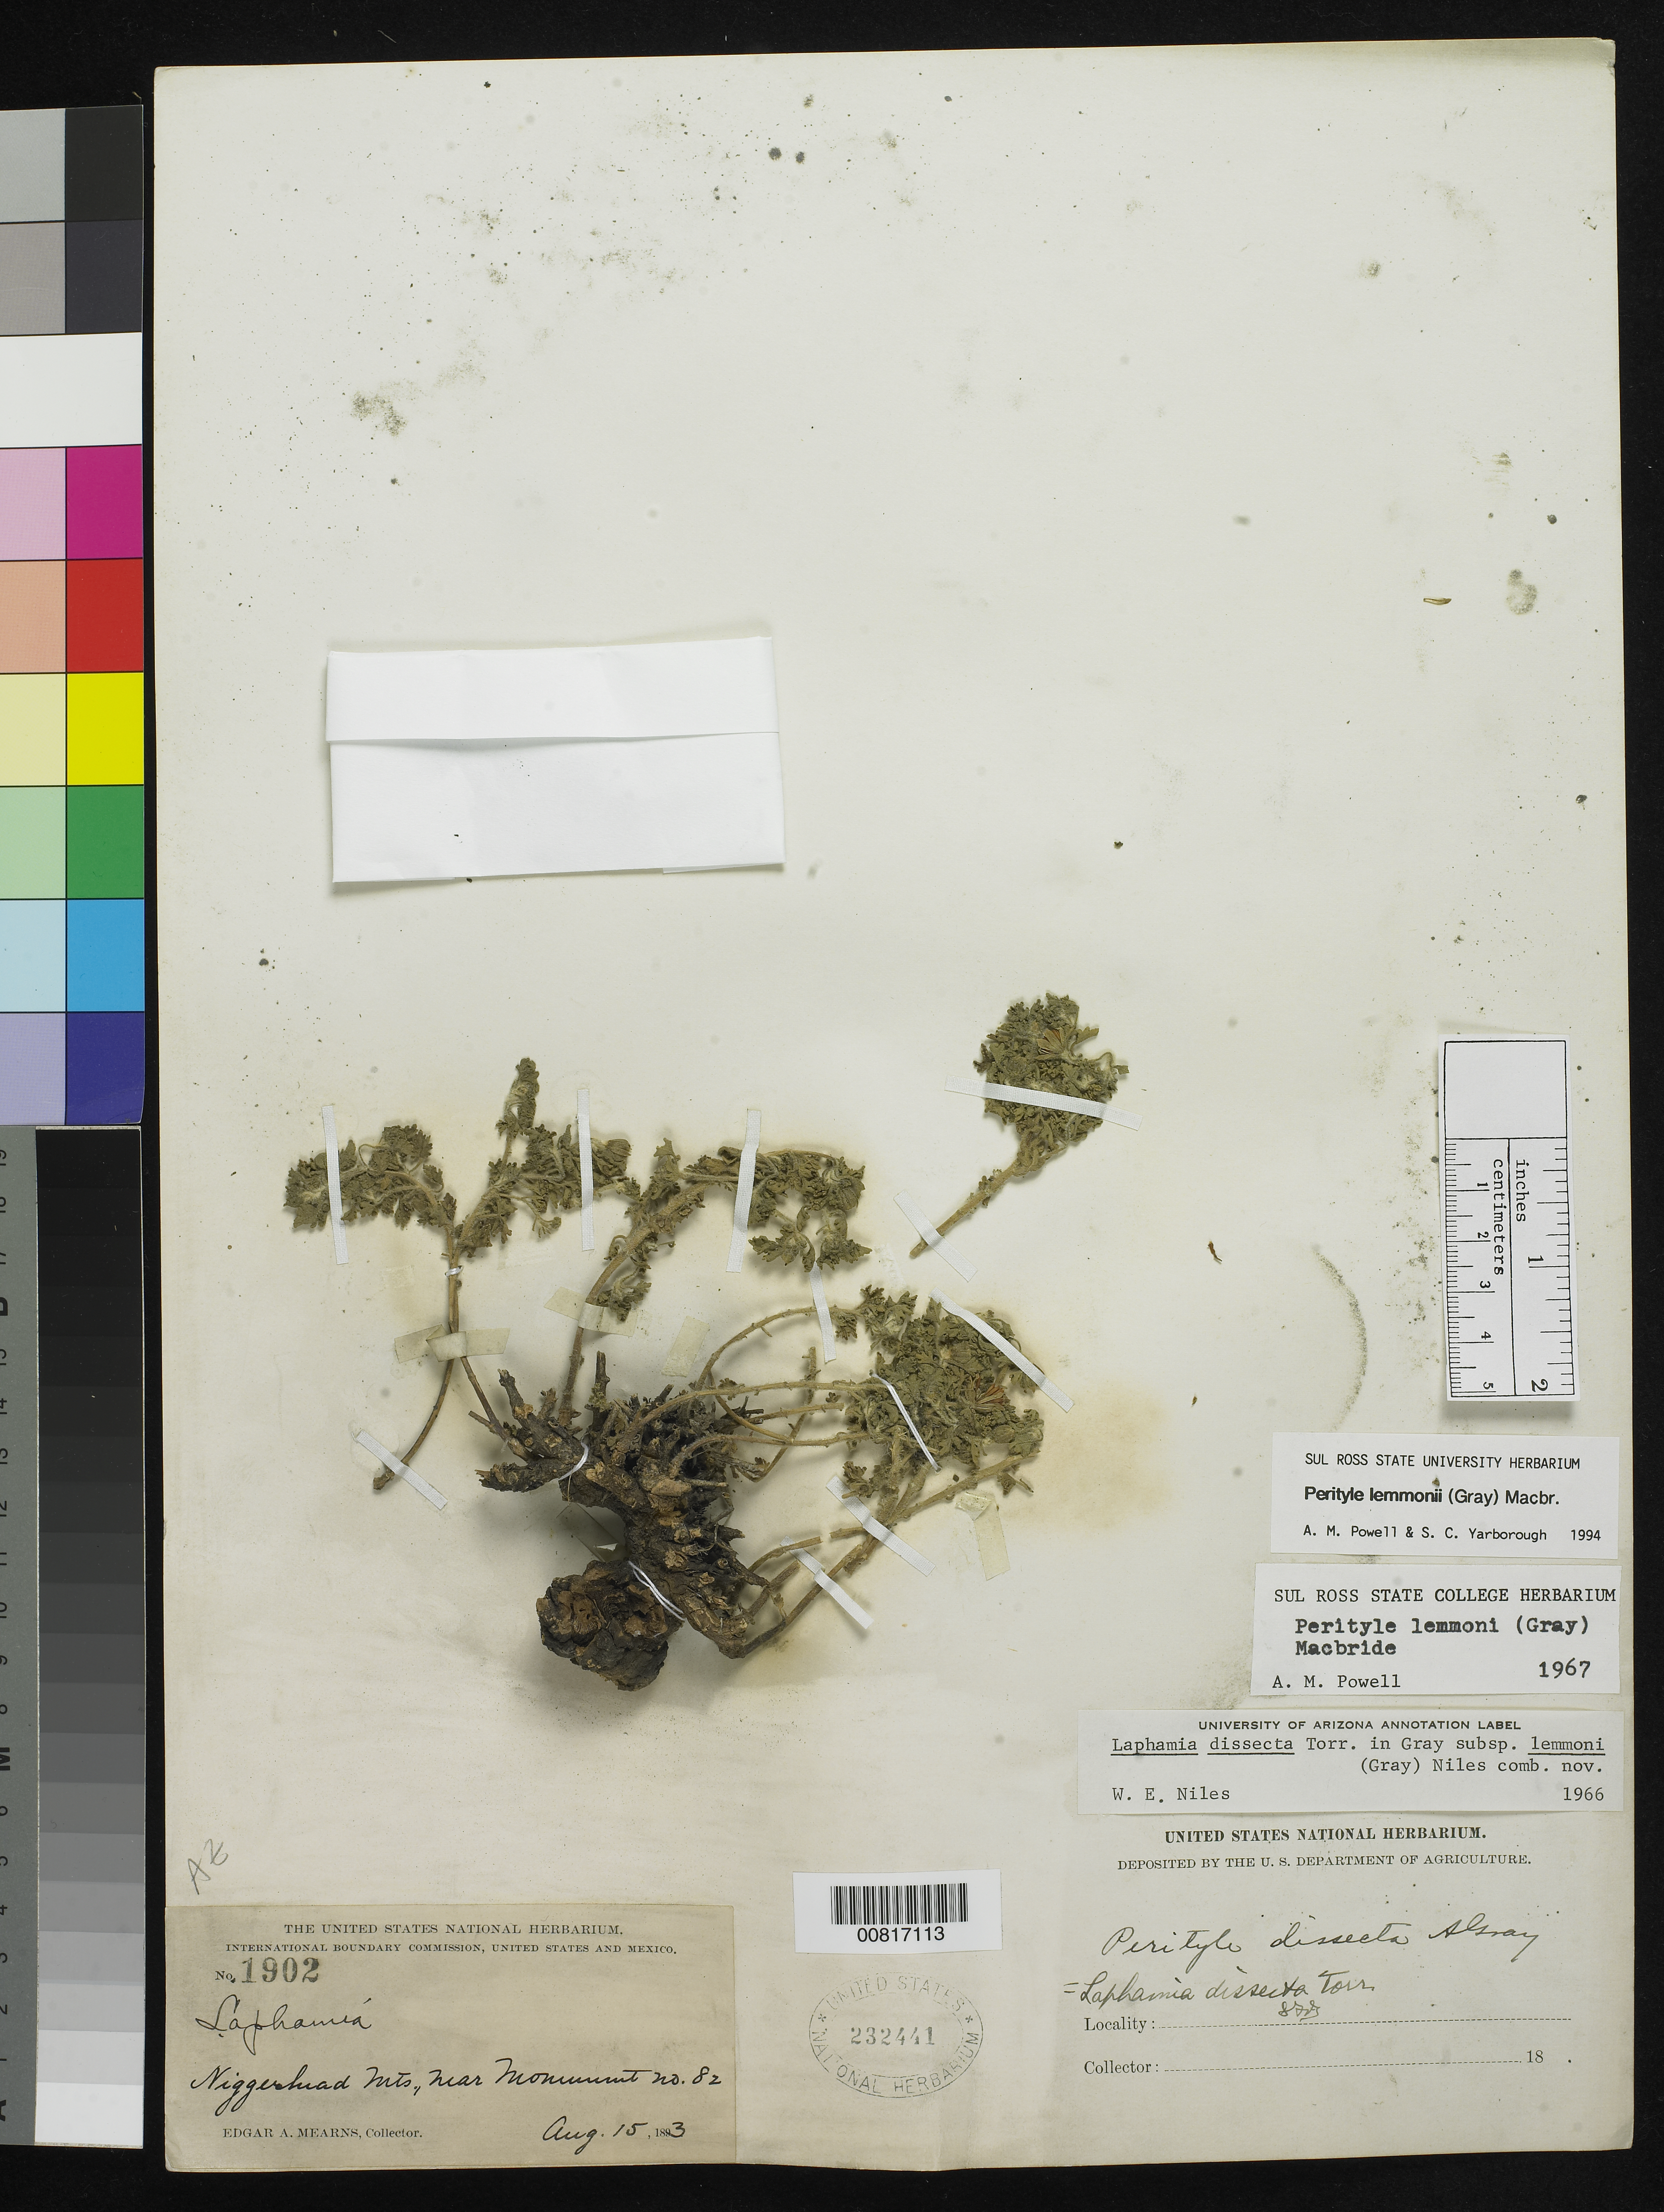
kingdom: Plantae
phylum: Tracheophyta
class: Magnoliopsida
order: Asterales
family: Asteraceae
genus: Perityle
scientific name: Perityle lemmonii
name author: (A. Gray) J.F. Macbr.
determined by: Powell, A. M.; Yarborough, S. C.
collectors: E. A. Mearns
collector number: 1902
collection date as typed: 15 Aug 1893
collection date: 1893-08-15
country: United States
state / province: Arizona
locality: Niggerhead Mts., near monument no. 82.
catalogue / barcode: US 232441